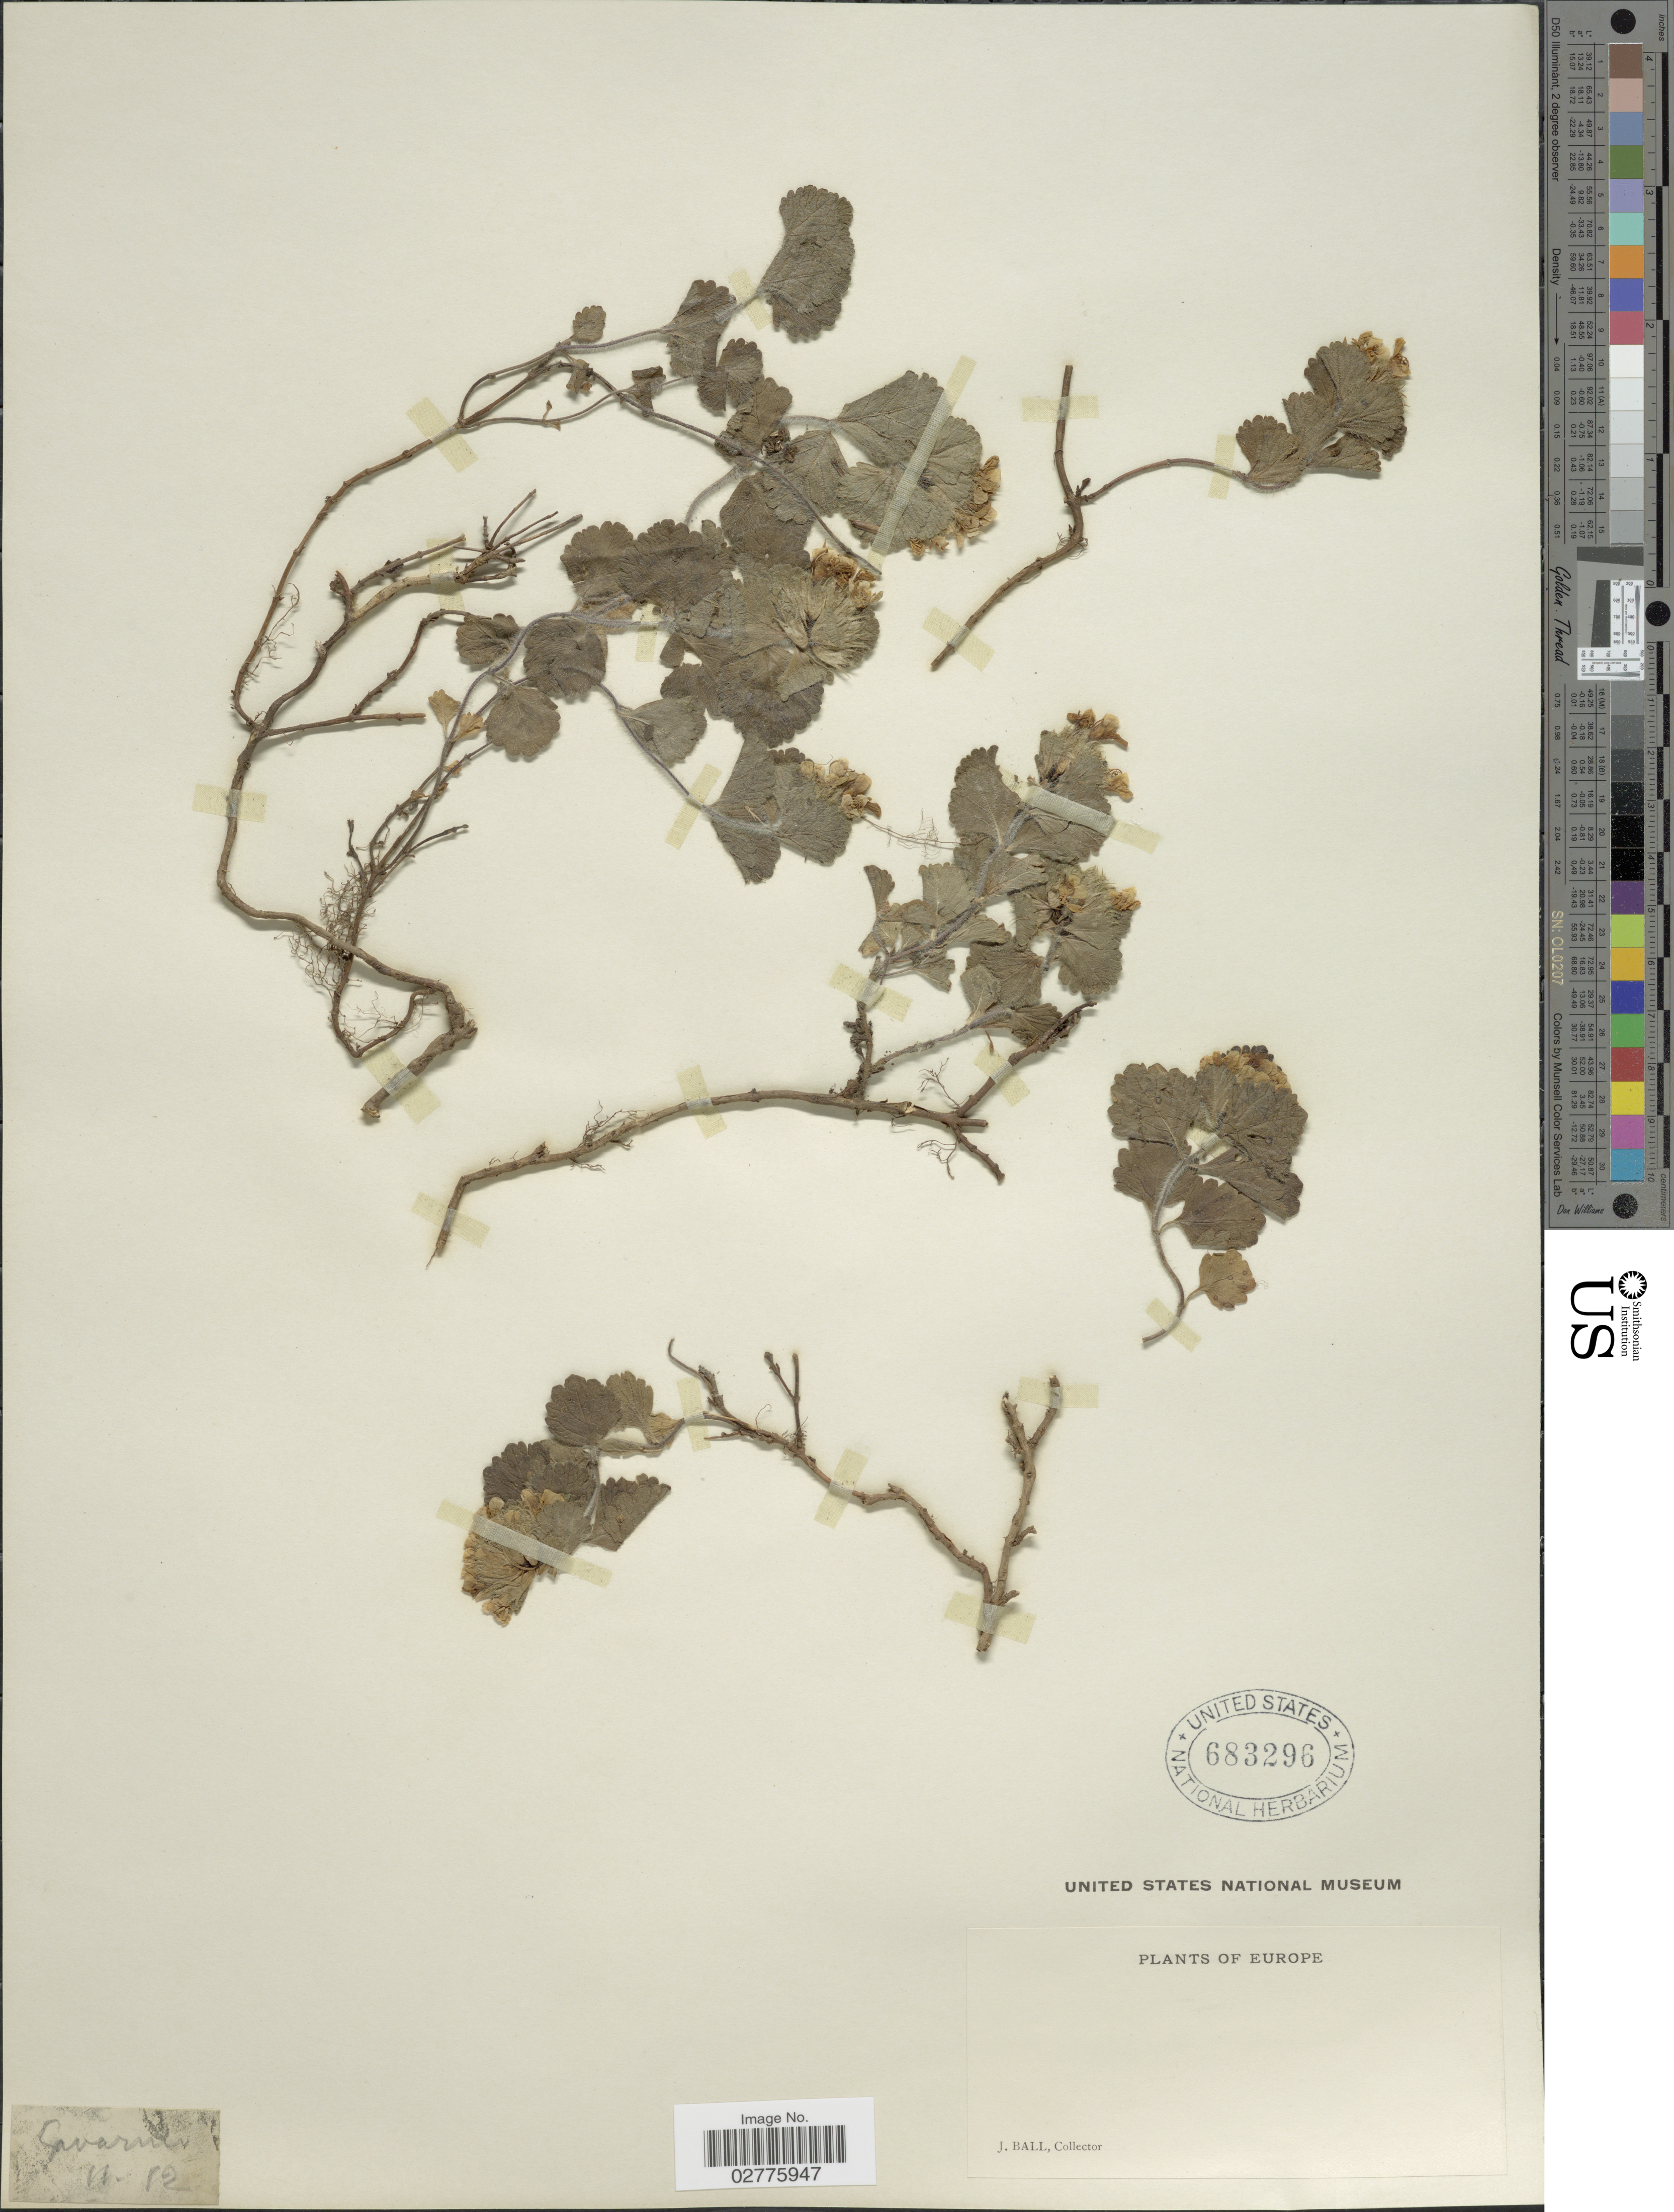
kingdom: Plantae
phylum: Tracheophyta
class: Magnoliopsida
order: Lamiales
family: Lamiaceae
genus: Teucrium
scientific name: Teucrium sp.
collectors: J. Ball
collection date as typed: Transcribed d/m/y: /11/12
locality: Gavarius. Europe.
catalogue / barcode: US 683296